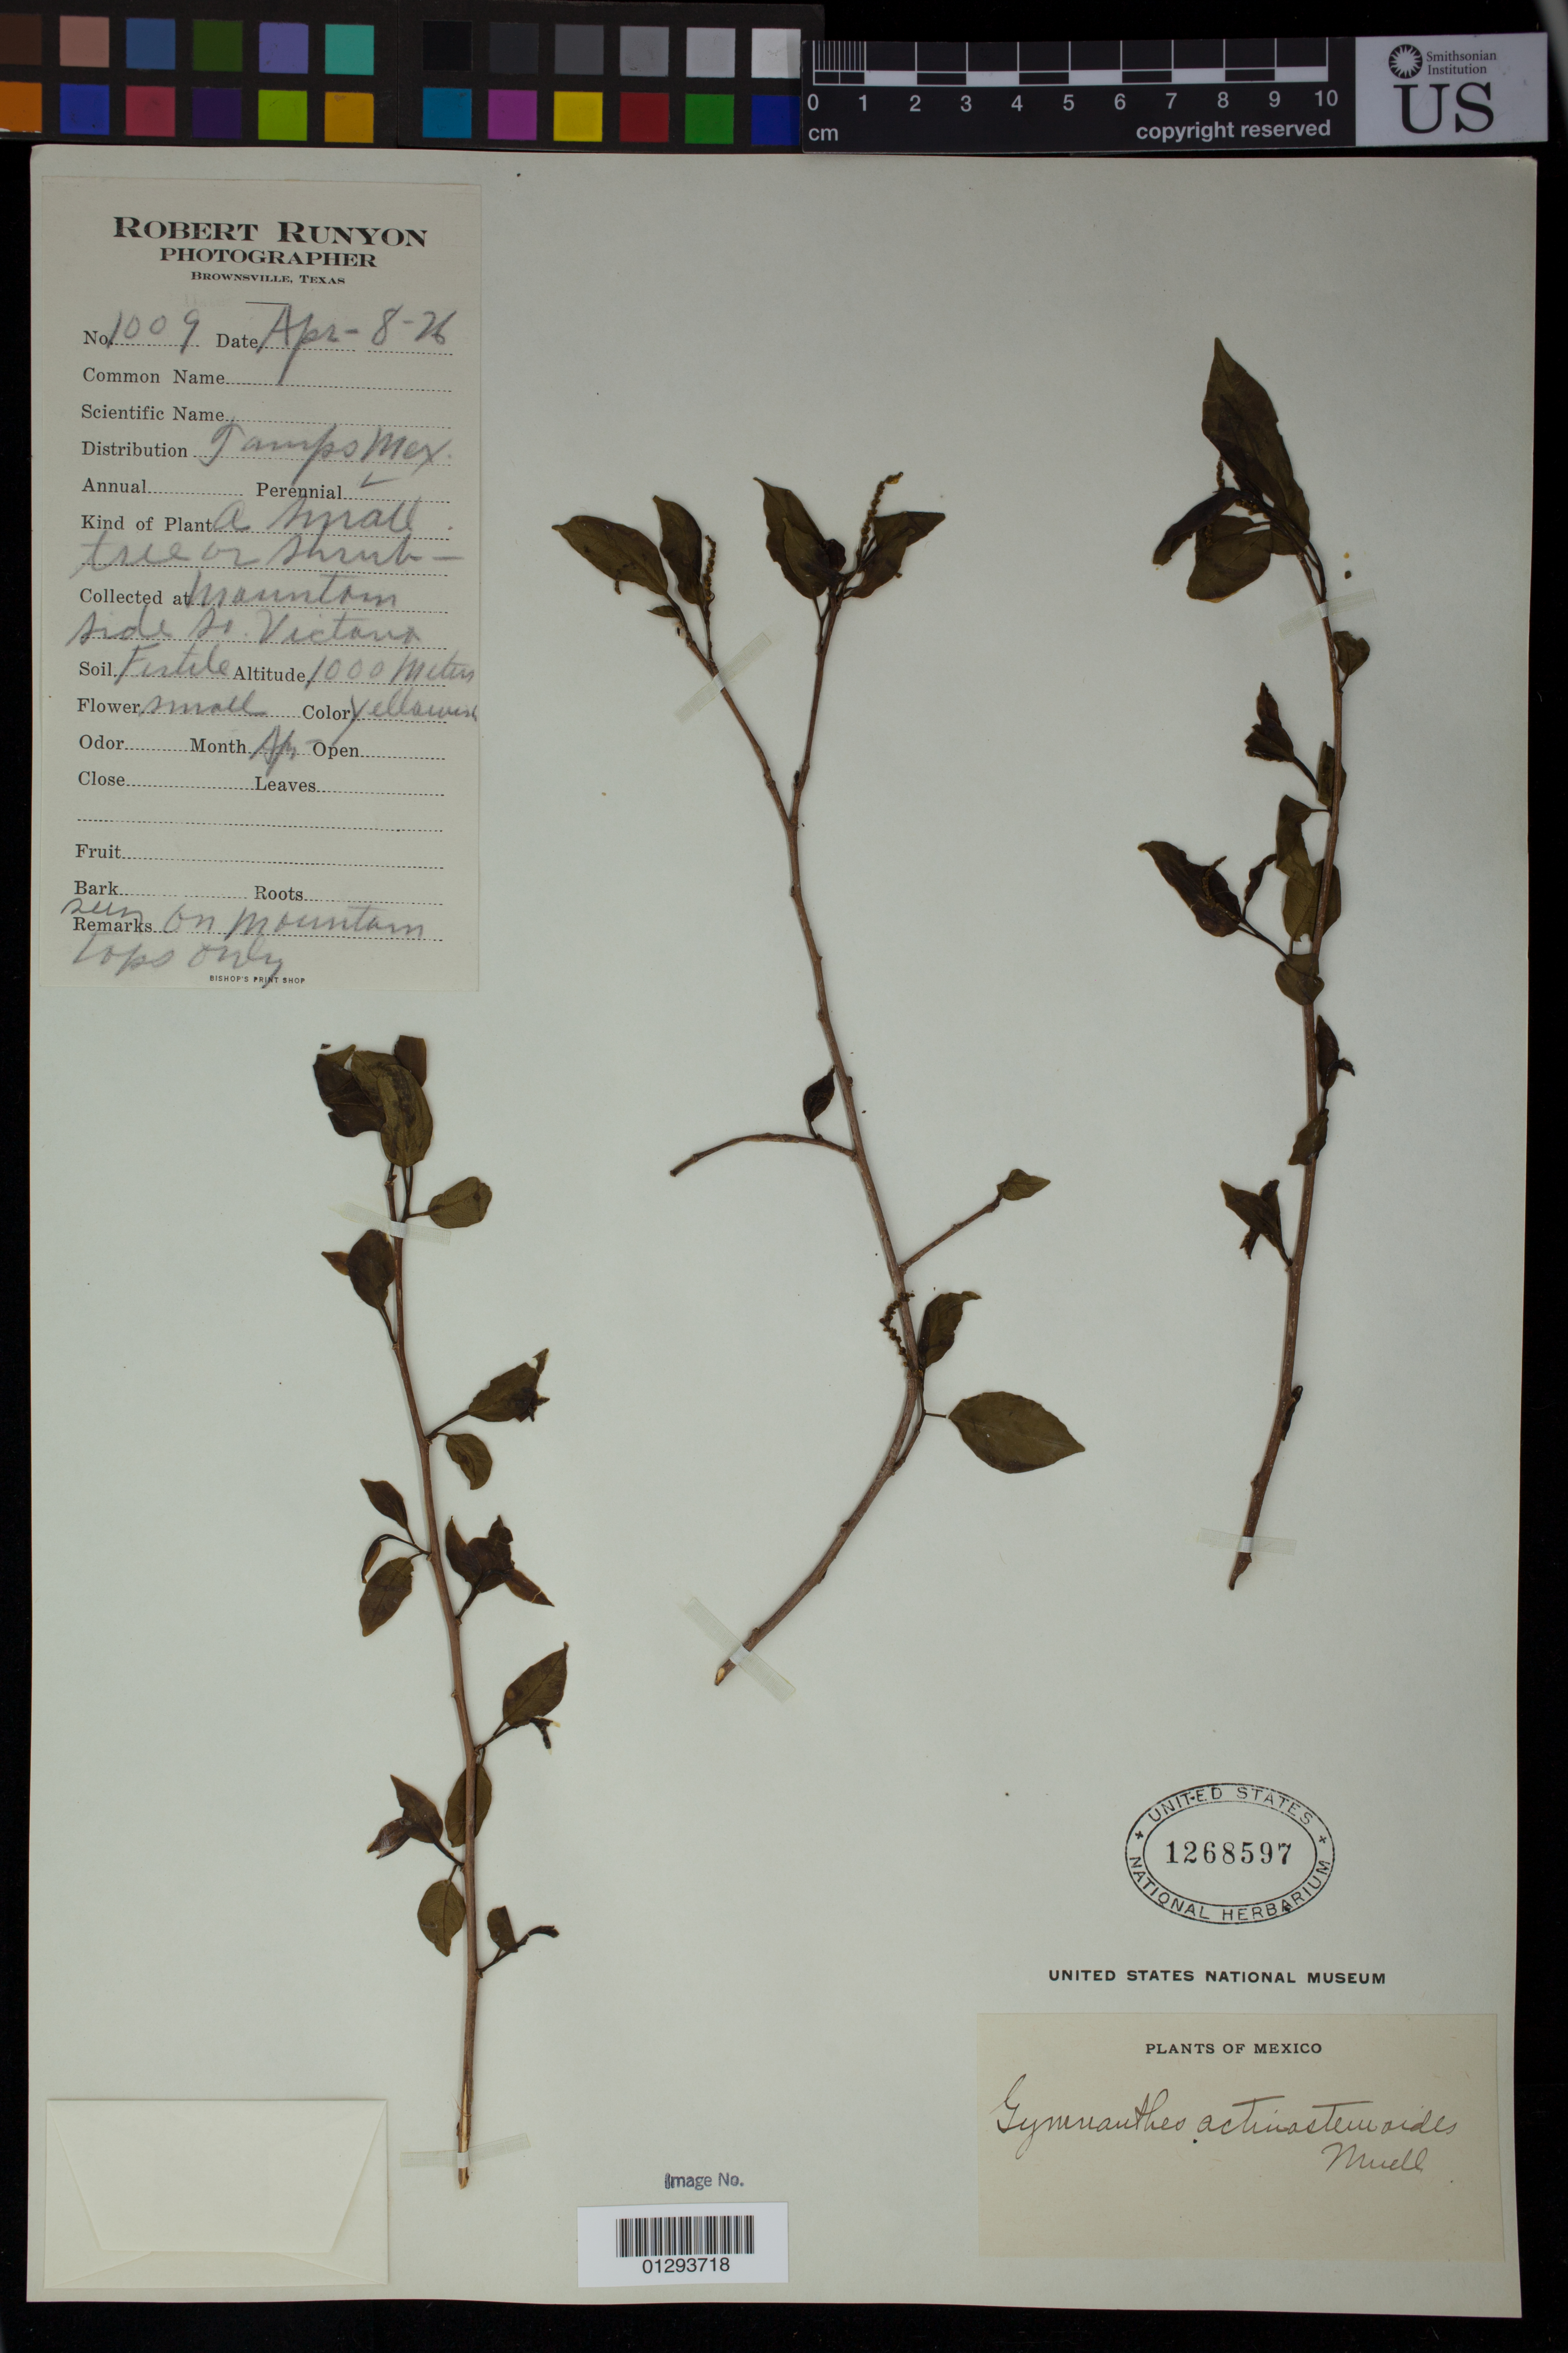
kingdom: Plantae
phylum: Tracheophyta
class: Magnoliopsida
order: Malpighiales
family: Euphorbiaceae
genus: Sebastiania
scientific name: Sebastiania pavoniana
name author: (Müll. Arg.) Müll. Arg.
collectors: R. Runyon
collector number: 1009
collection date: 1926-04-08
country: Mexico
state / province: Tamaulipas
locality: mountain side so. Victoria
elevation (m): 1000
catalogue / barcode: US 1268597